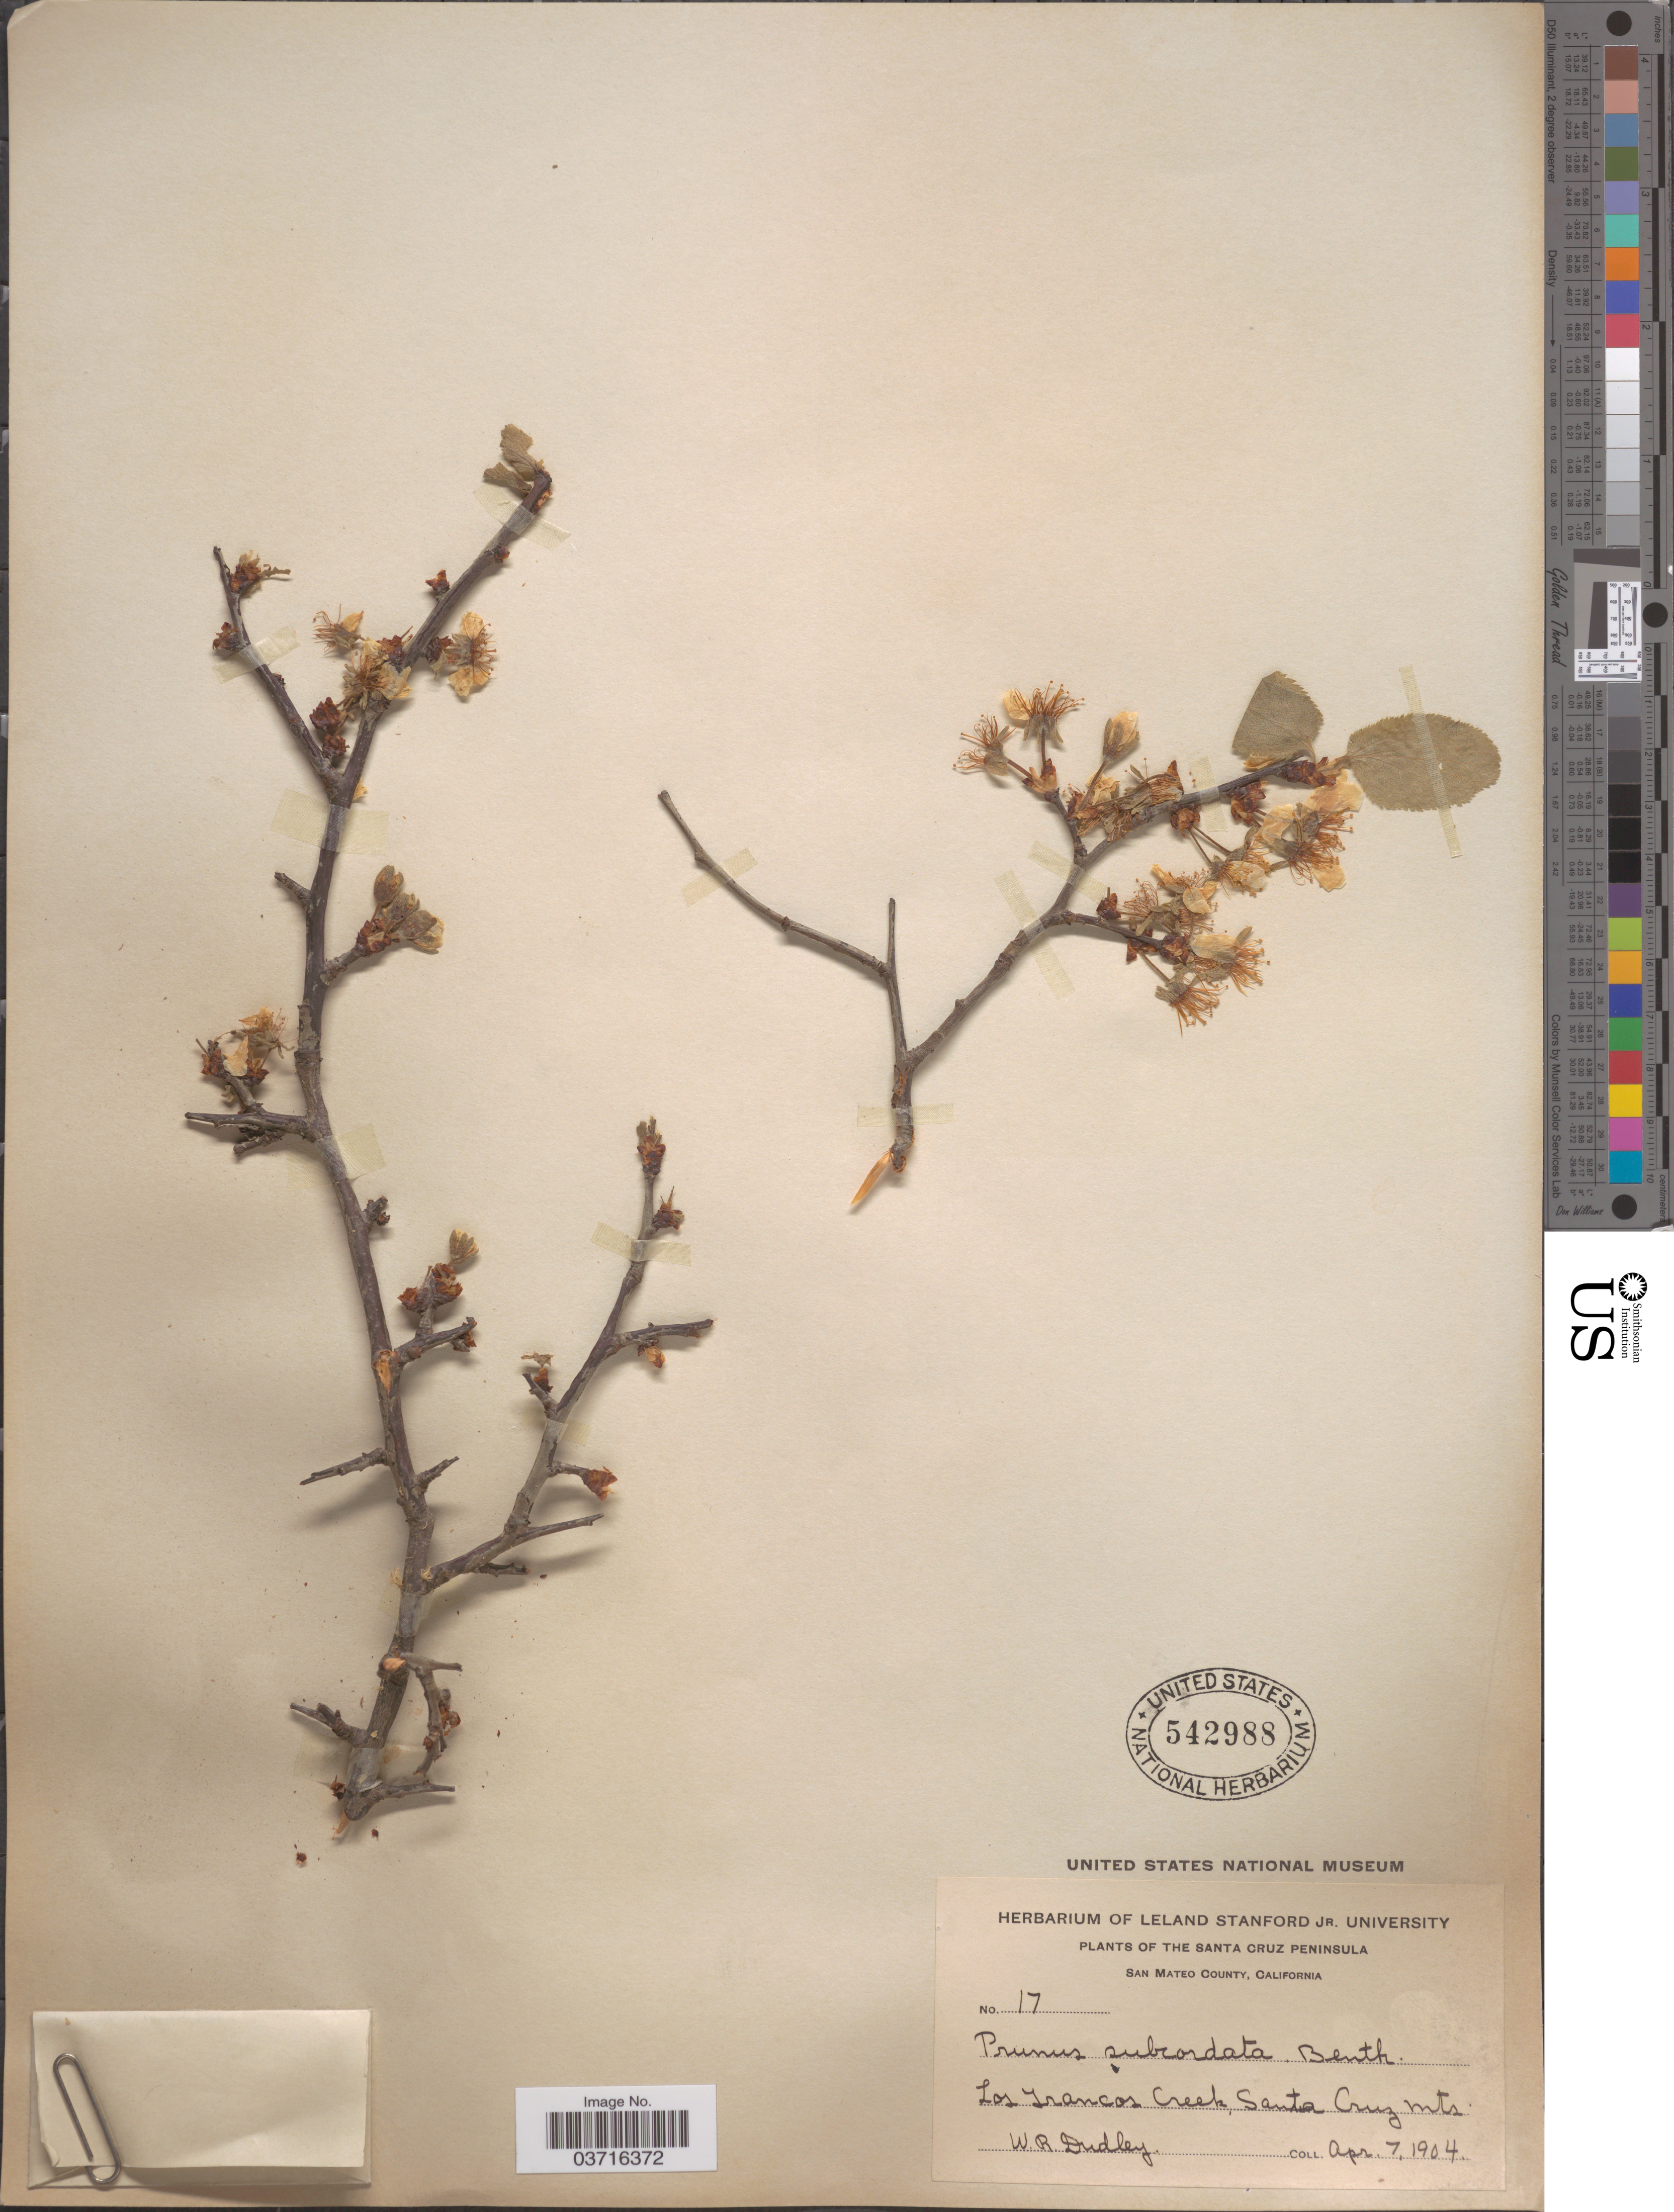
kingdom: Plantae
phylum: Tracheophyta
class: Magnoliopsida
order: Rosales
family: Rosaceae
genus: Prunus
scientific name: Prunus subcordata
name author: Benth.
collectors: W. Dudley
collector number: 17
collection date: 1904-04-07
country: United States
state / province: California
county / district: San Mateo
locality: The Santa Cruz Peninsula. San Mateo County. Los Trancos Creek, Santa Cruz Mts.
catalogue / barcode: US 542988